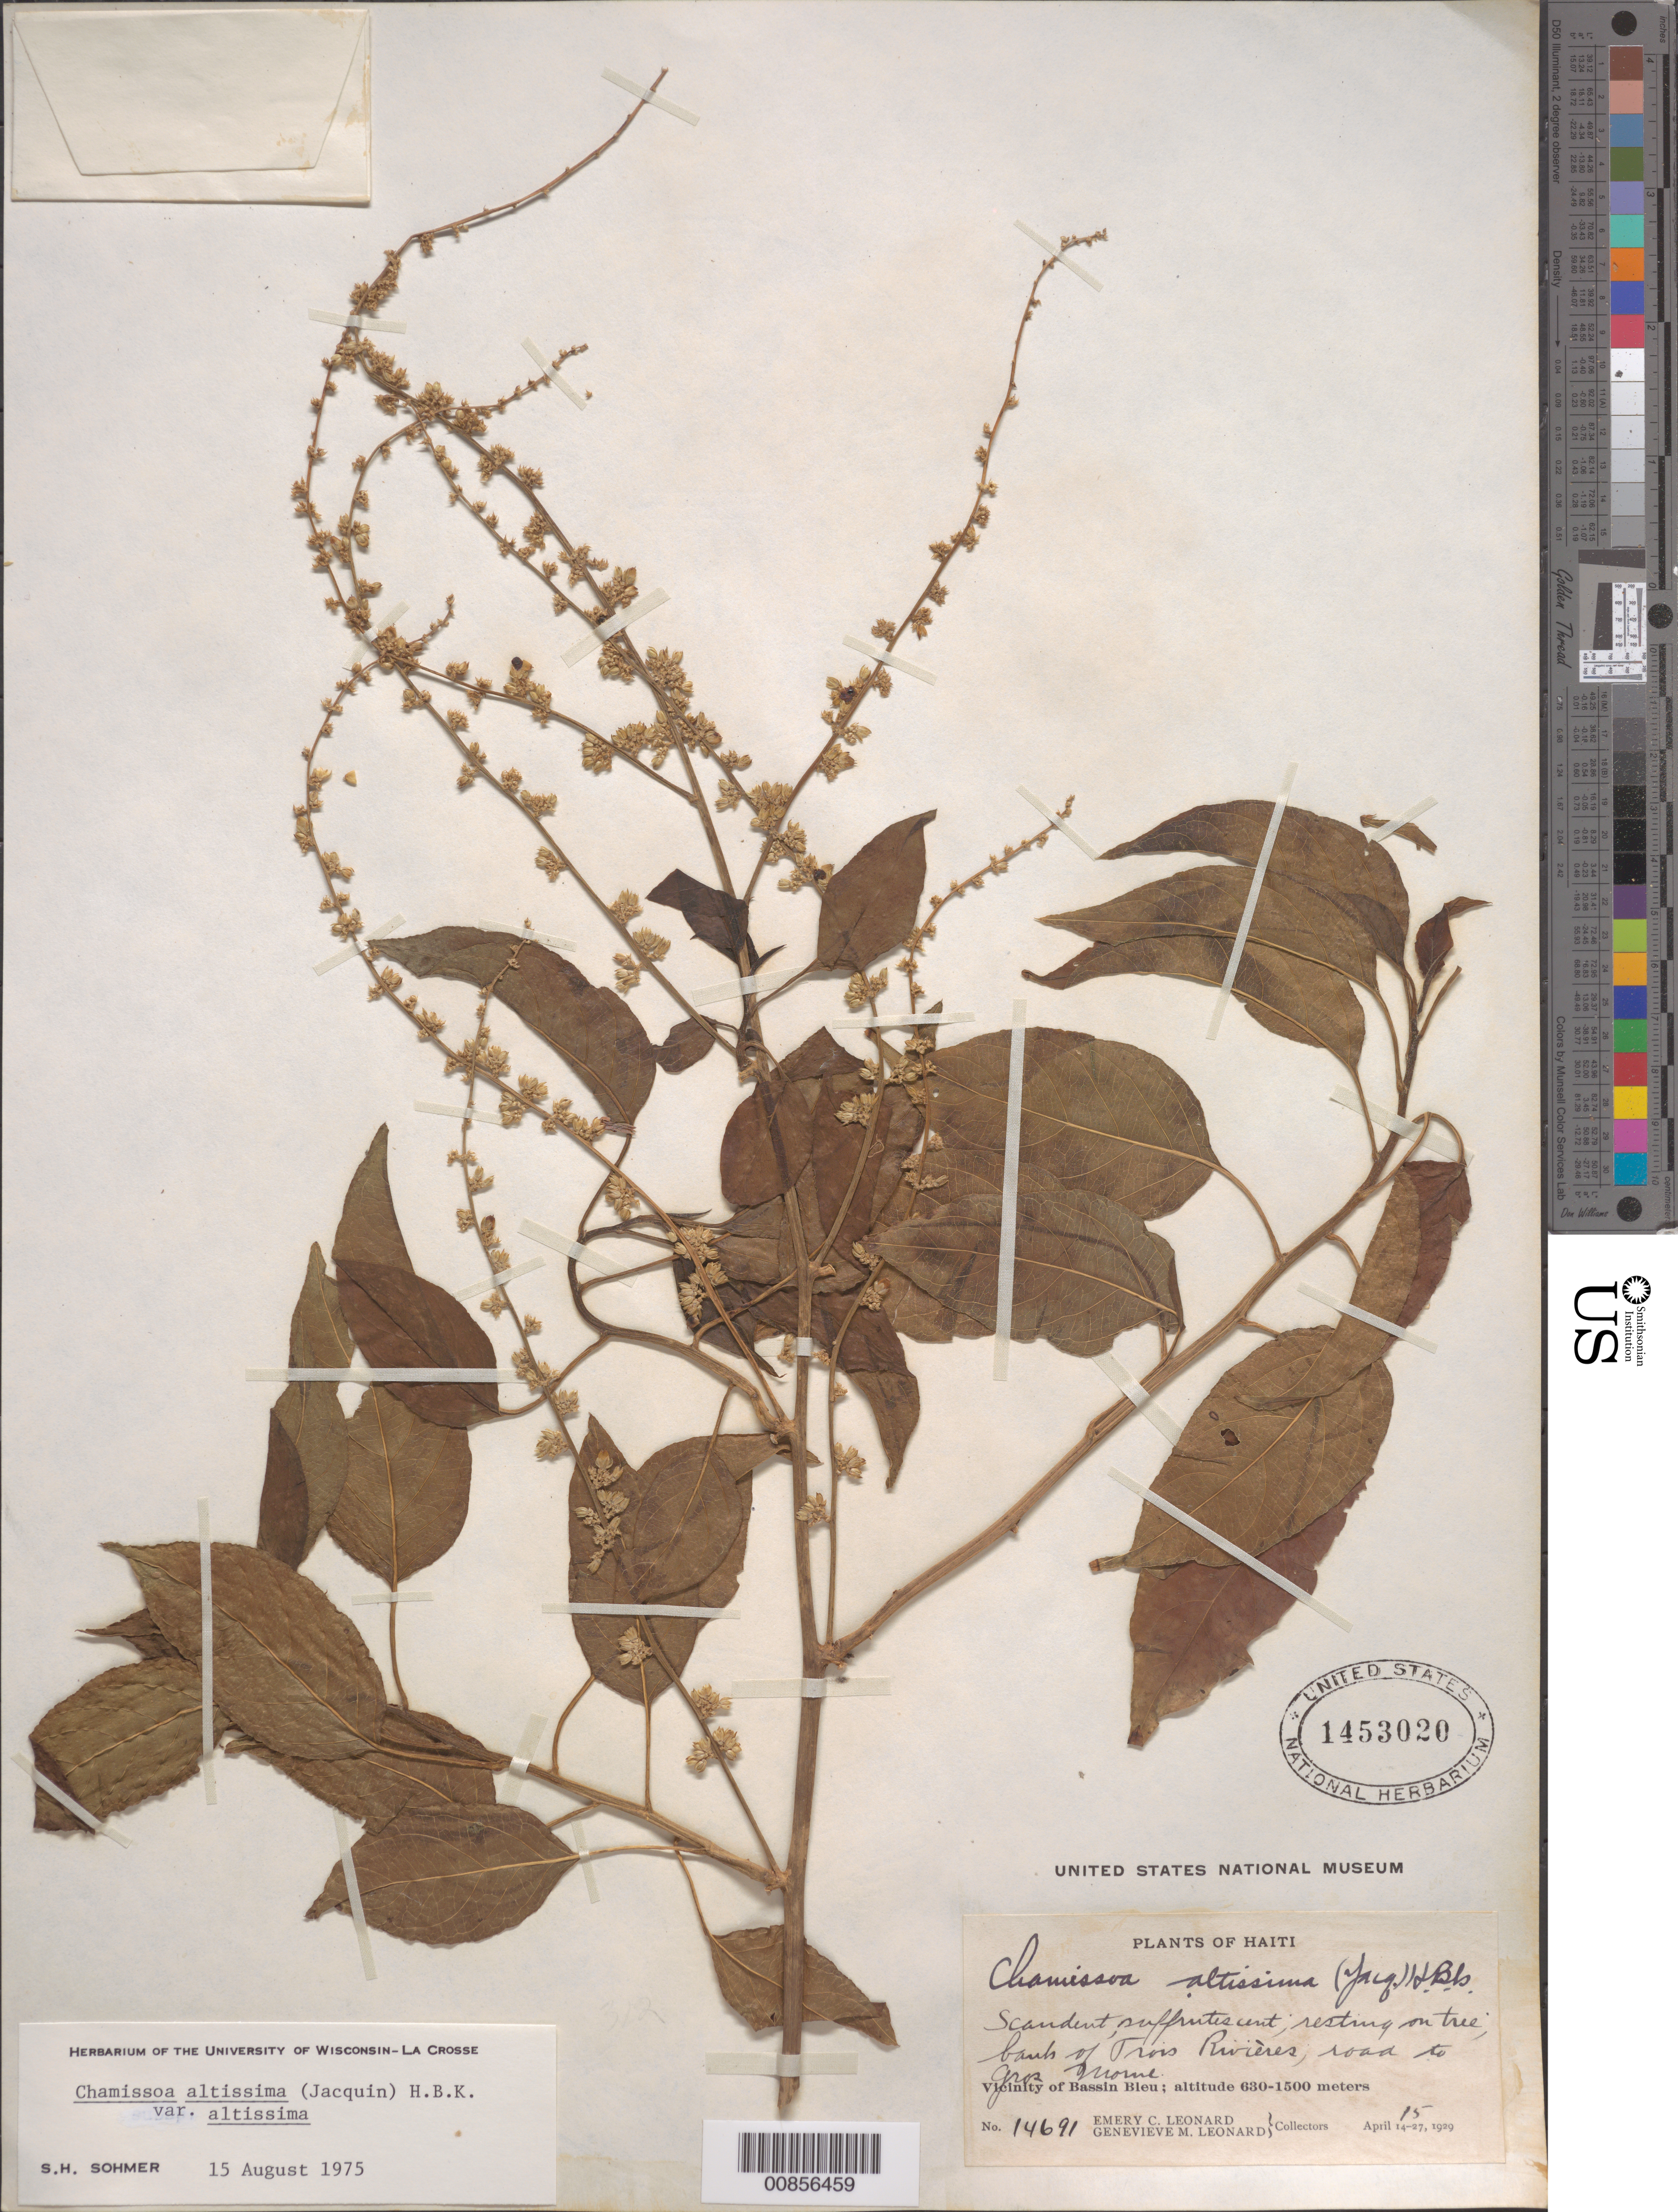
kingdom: Plantae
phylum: Tracheophyta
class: Magnoliopsida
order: Caryophyllales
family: Amaranthaceae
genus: Chamissoa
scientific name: Chamissoa altissima var. altissima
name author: (Jacq.) Kunth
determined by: Sohmer, S. H.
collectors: E. C. Leonard & G. M. Leonard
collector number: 14691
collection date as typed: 15 Apr 1929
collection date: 1929-04-15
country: Haiti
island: Hispaniola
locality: Vicinity of Bassin Bleu. Banks of Trois Rivières; road to Gros Morne.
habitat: Resting on tree; banks of river.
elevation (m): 630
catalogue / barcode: US 1453020